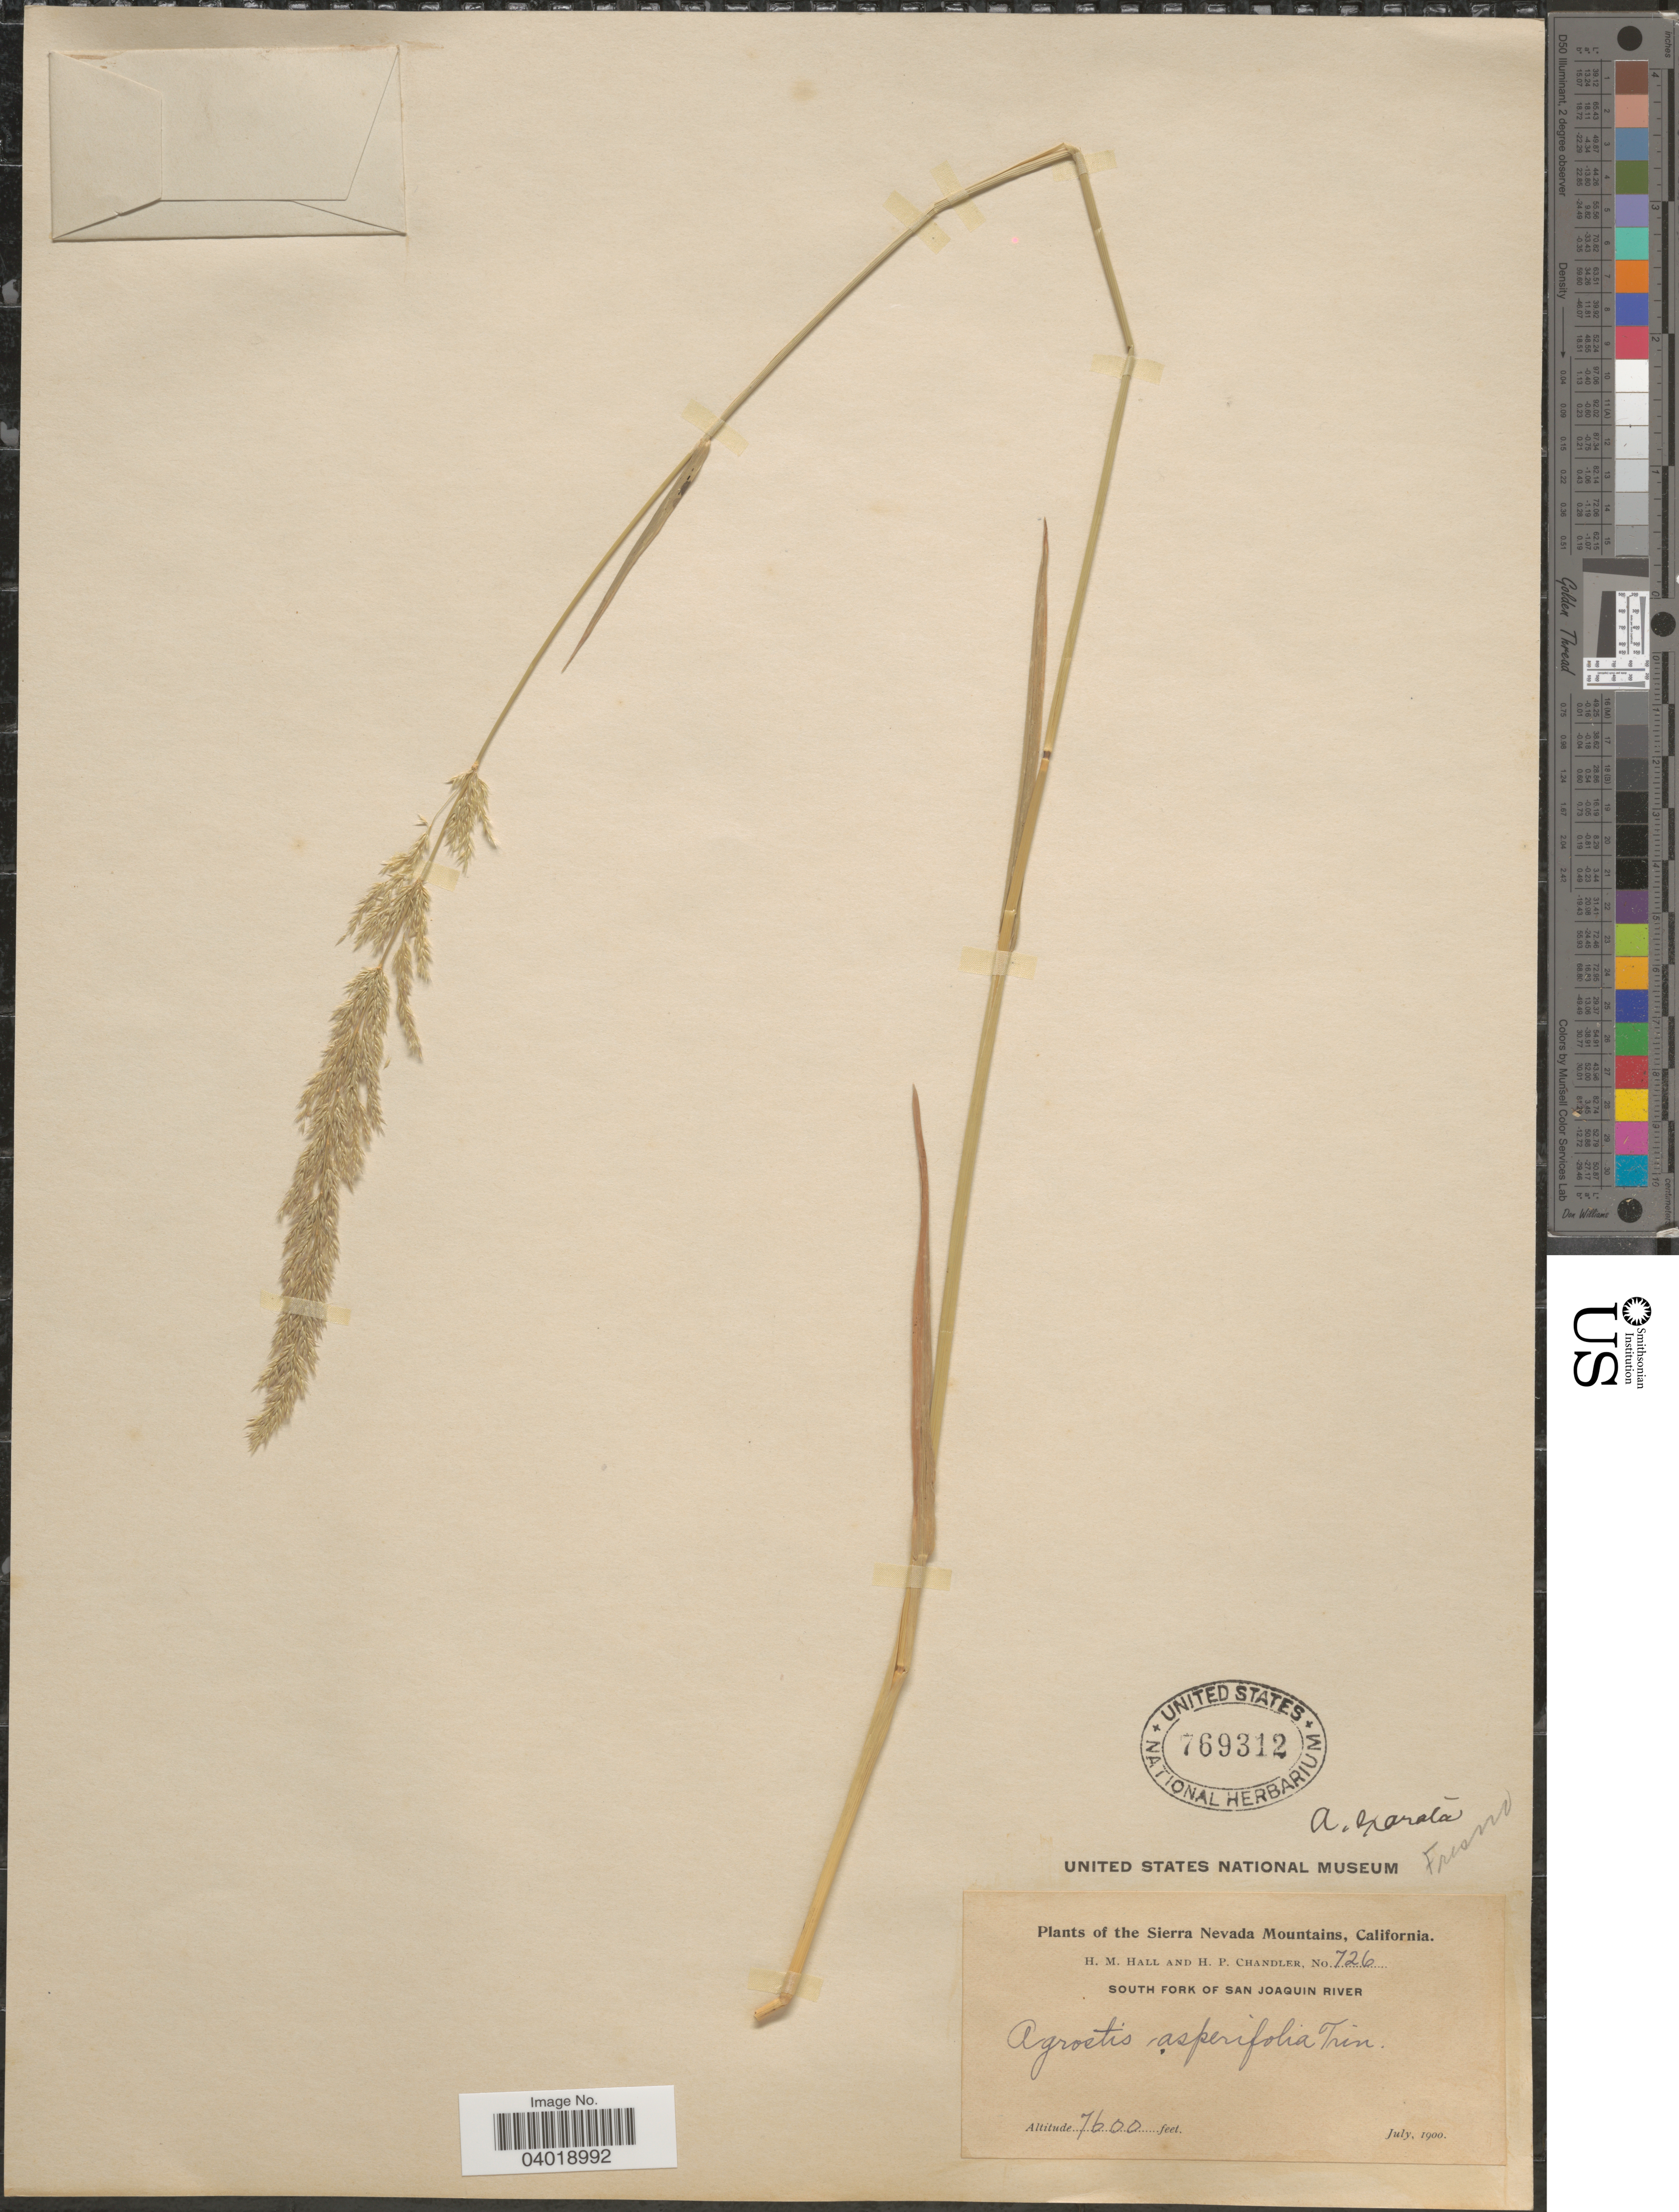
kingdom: Plantae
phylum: Tracheophyta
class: Liliopsida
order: Poales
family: Poaceae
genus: Agrostis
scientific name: Agrostis exarata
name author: Trin.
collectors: H. M. Hall & H. Chandler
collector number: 726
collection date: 1900-07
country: United States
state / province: California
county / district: Fresno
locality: Fresno. The Sierra Nevada Mountains. South Fork of San Joaquin River.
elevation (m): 2316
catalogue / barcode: US 769312